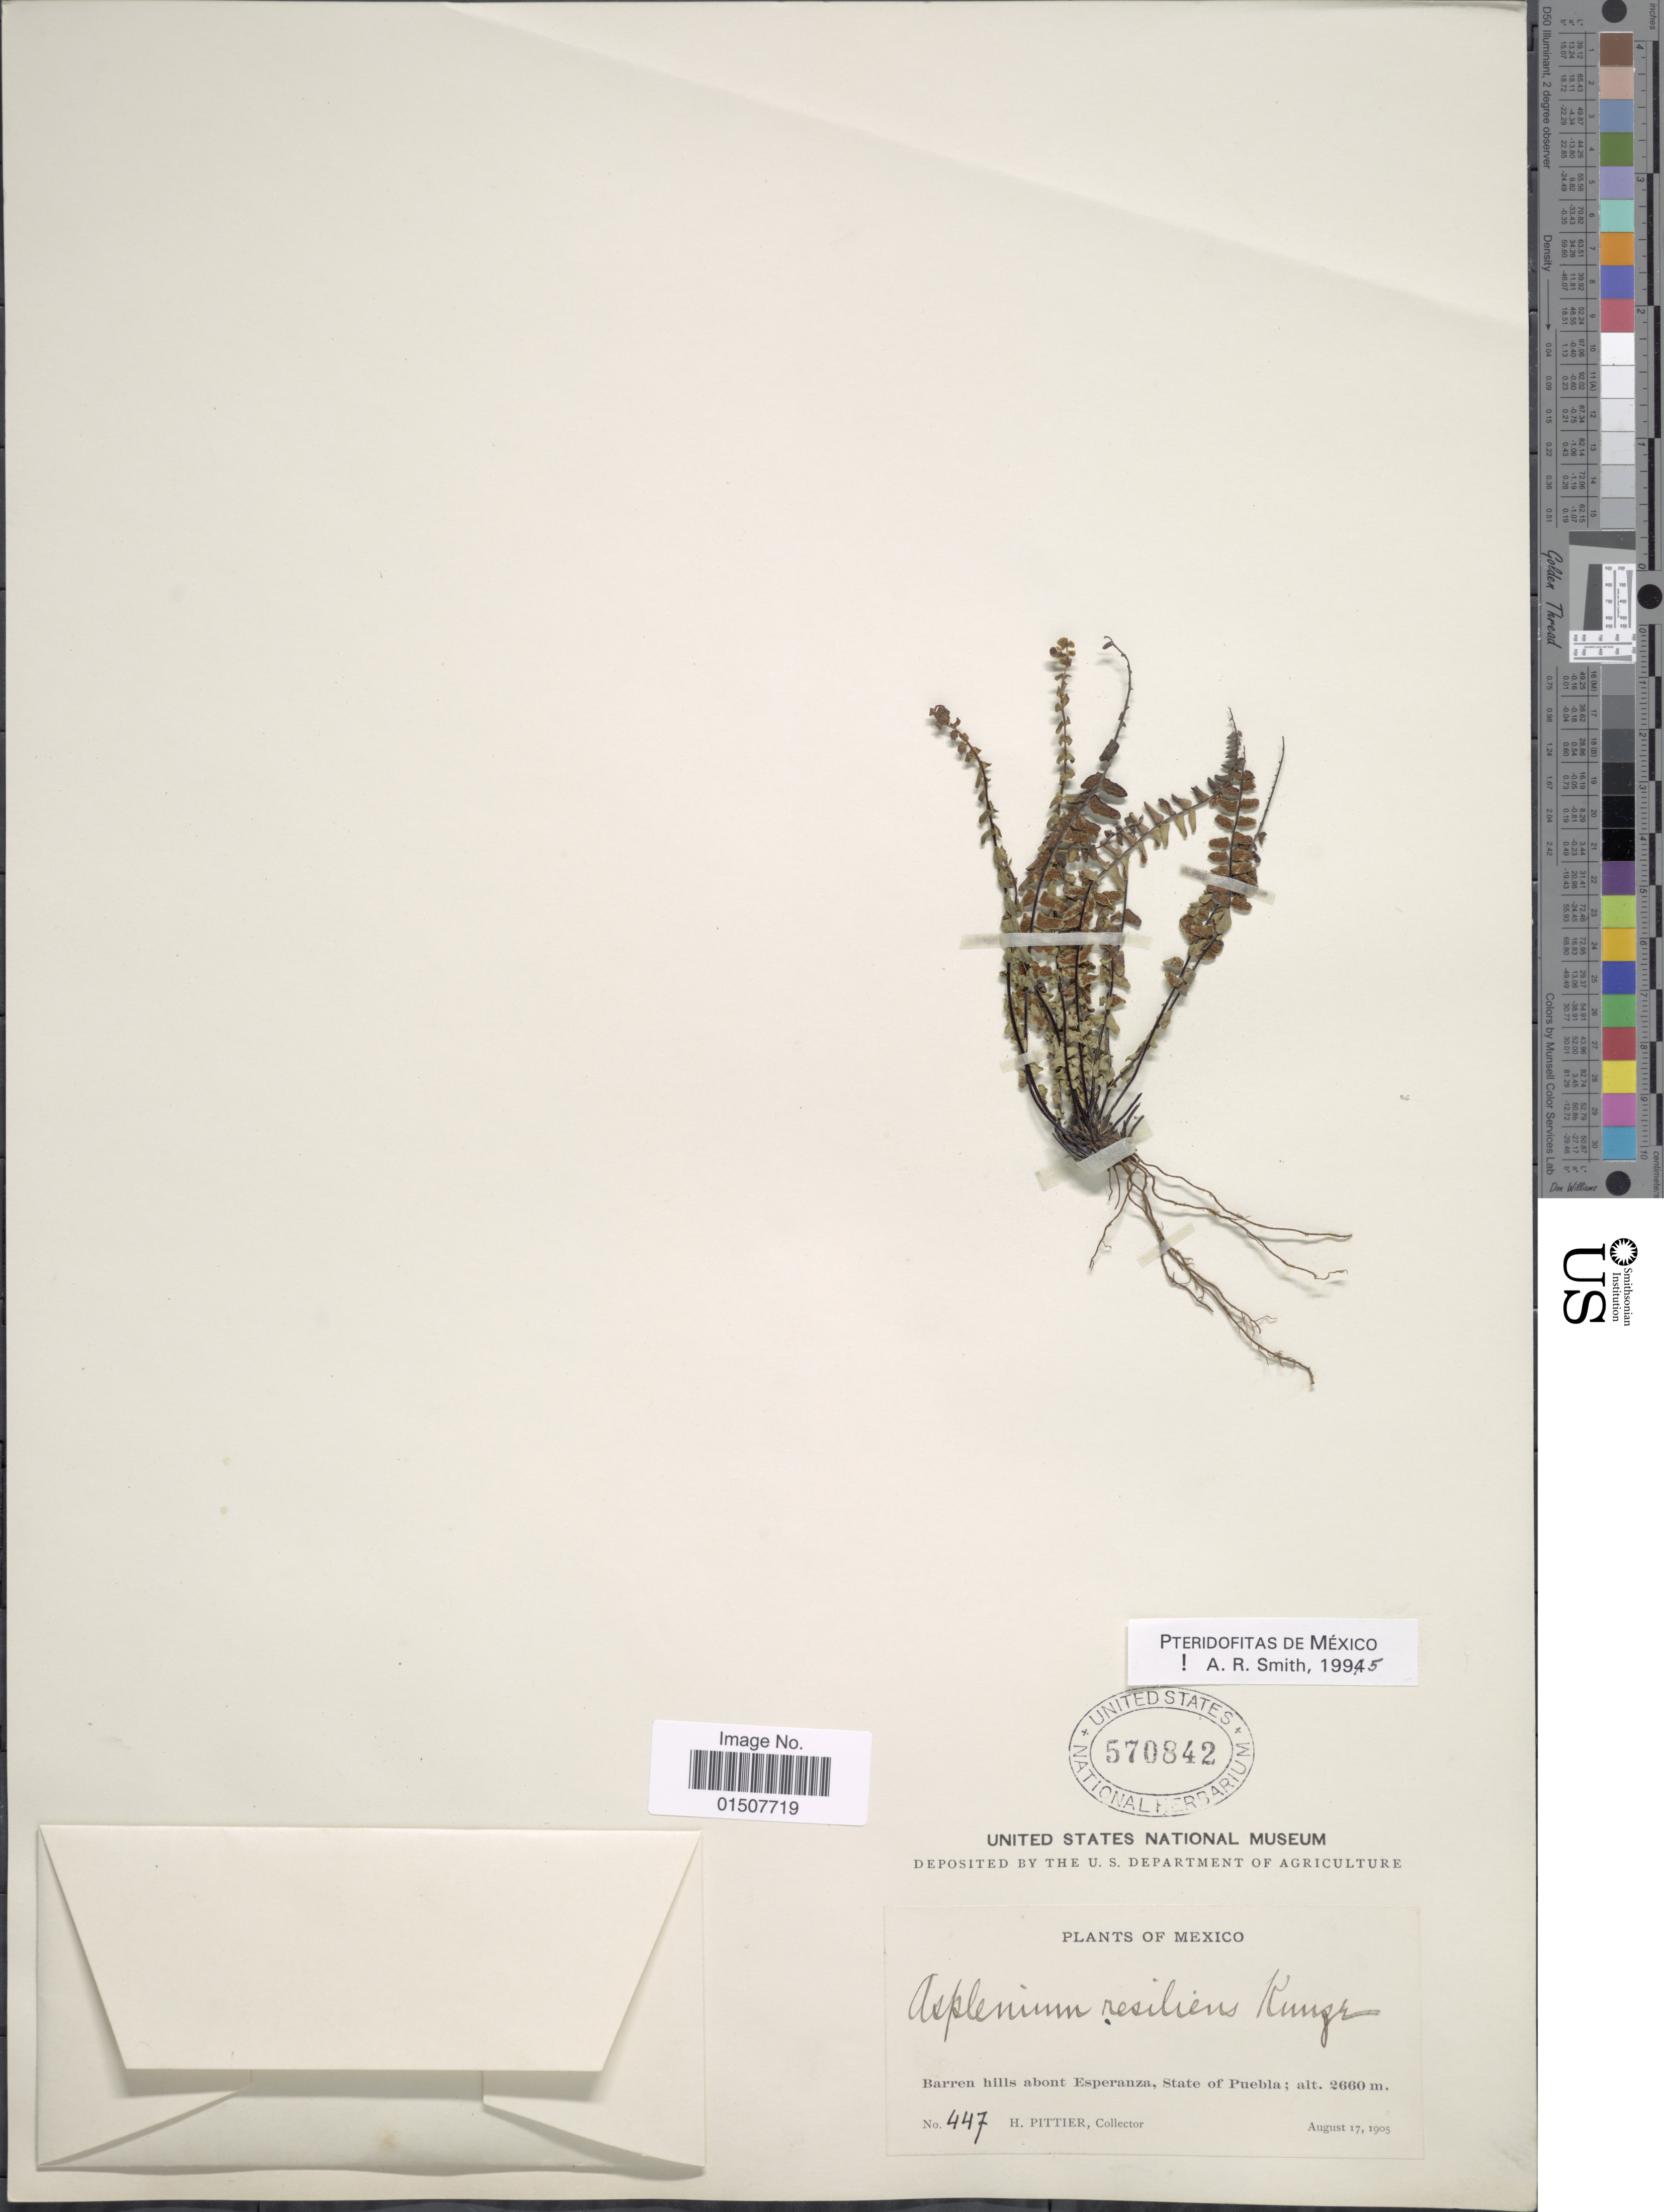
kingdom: Plantae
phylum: Tracheophyta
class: Polypodiopsida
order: Polypodiales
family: Aspleniaceae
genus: Asplenium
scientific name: Asplenium resiliens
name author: Kunze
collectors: H. F. Pittier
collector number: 447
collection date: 1905-08-17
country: Mexico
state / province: Puebla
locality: Barren hills abont Esperanza, State of Puebla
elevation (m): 2660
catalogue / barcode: US 570842